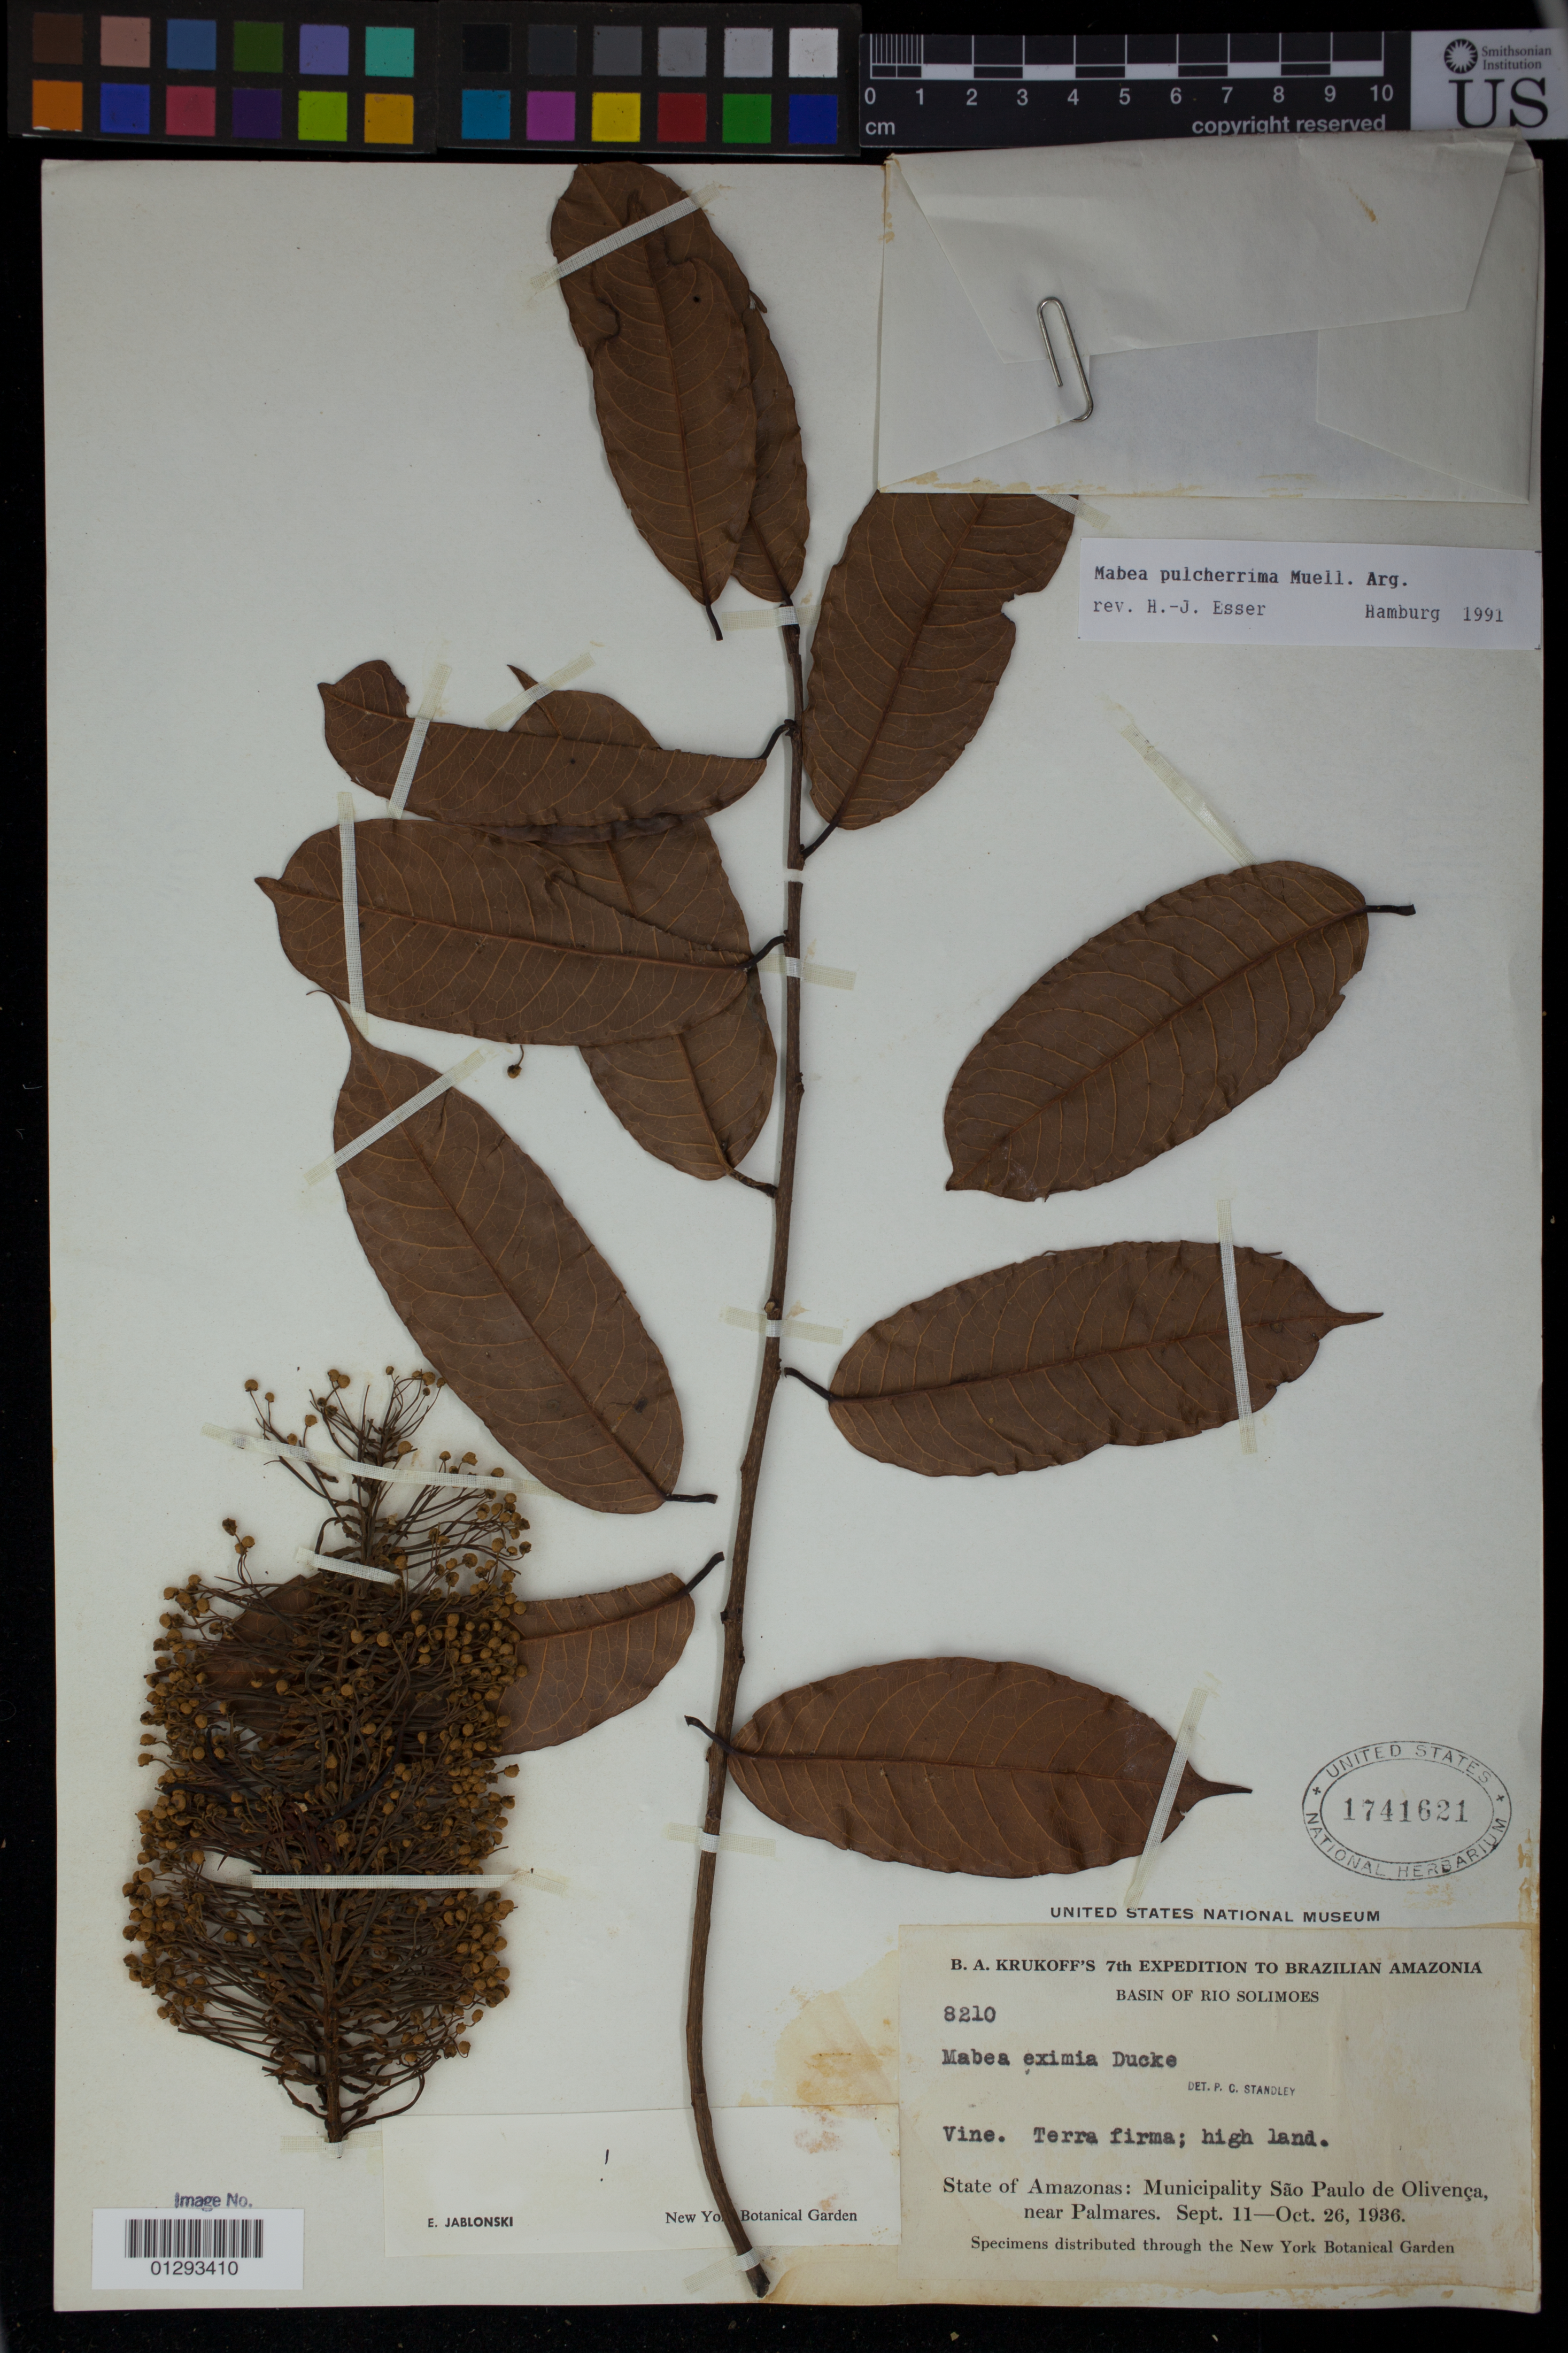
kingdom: Plantae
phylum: Tracheophyta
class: Magnoliopsida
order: Malpighiales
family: Euphorbiaceae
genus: Mabea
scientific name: Mabea pulcherrima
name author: Müll. Arg.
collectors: B. A. Krukoff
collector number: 8210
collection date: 1936-09-11/1936-10-26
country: Brazil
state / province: Amazonas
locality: Basin of Rio Solimoes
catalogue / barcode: US 1741621